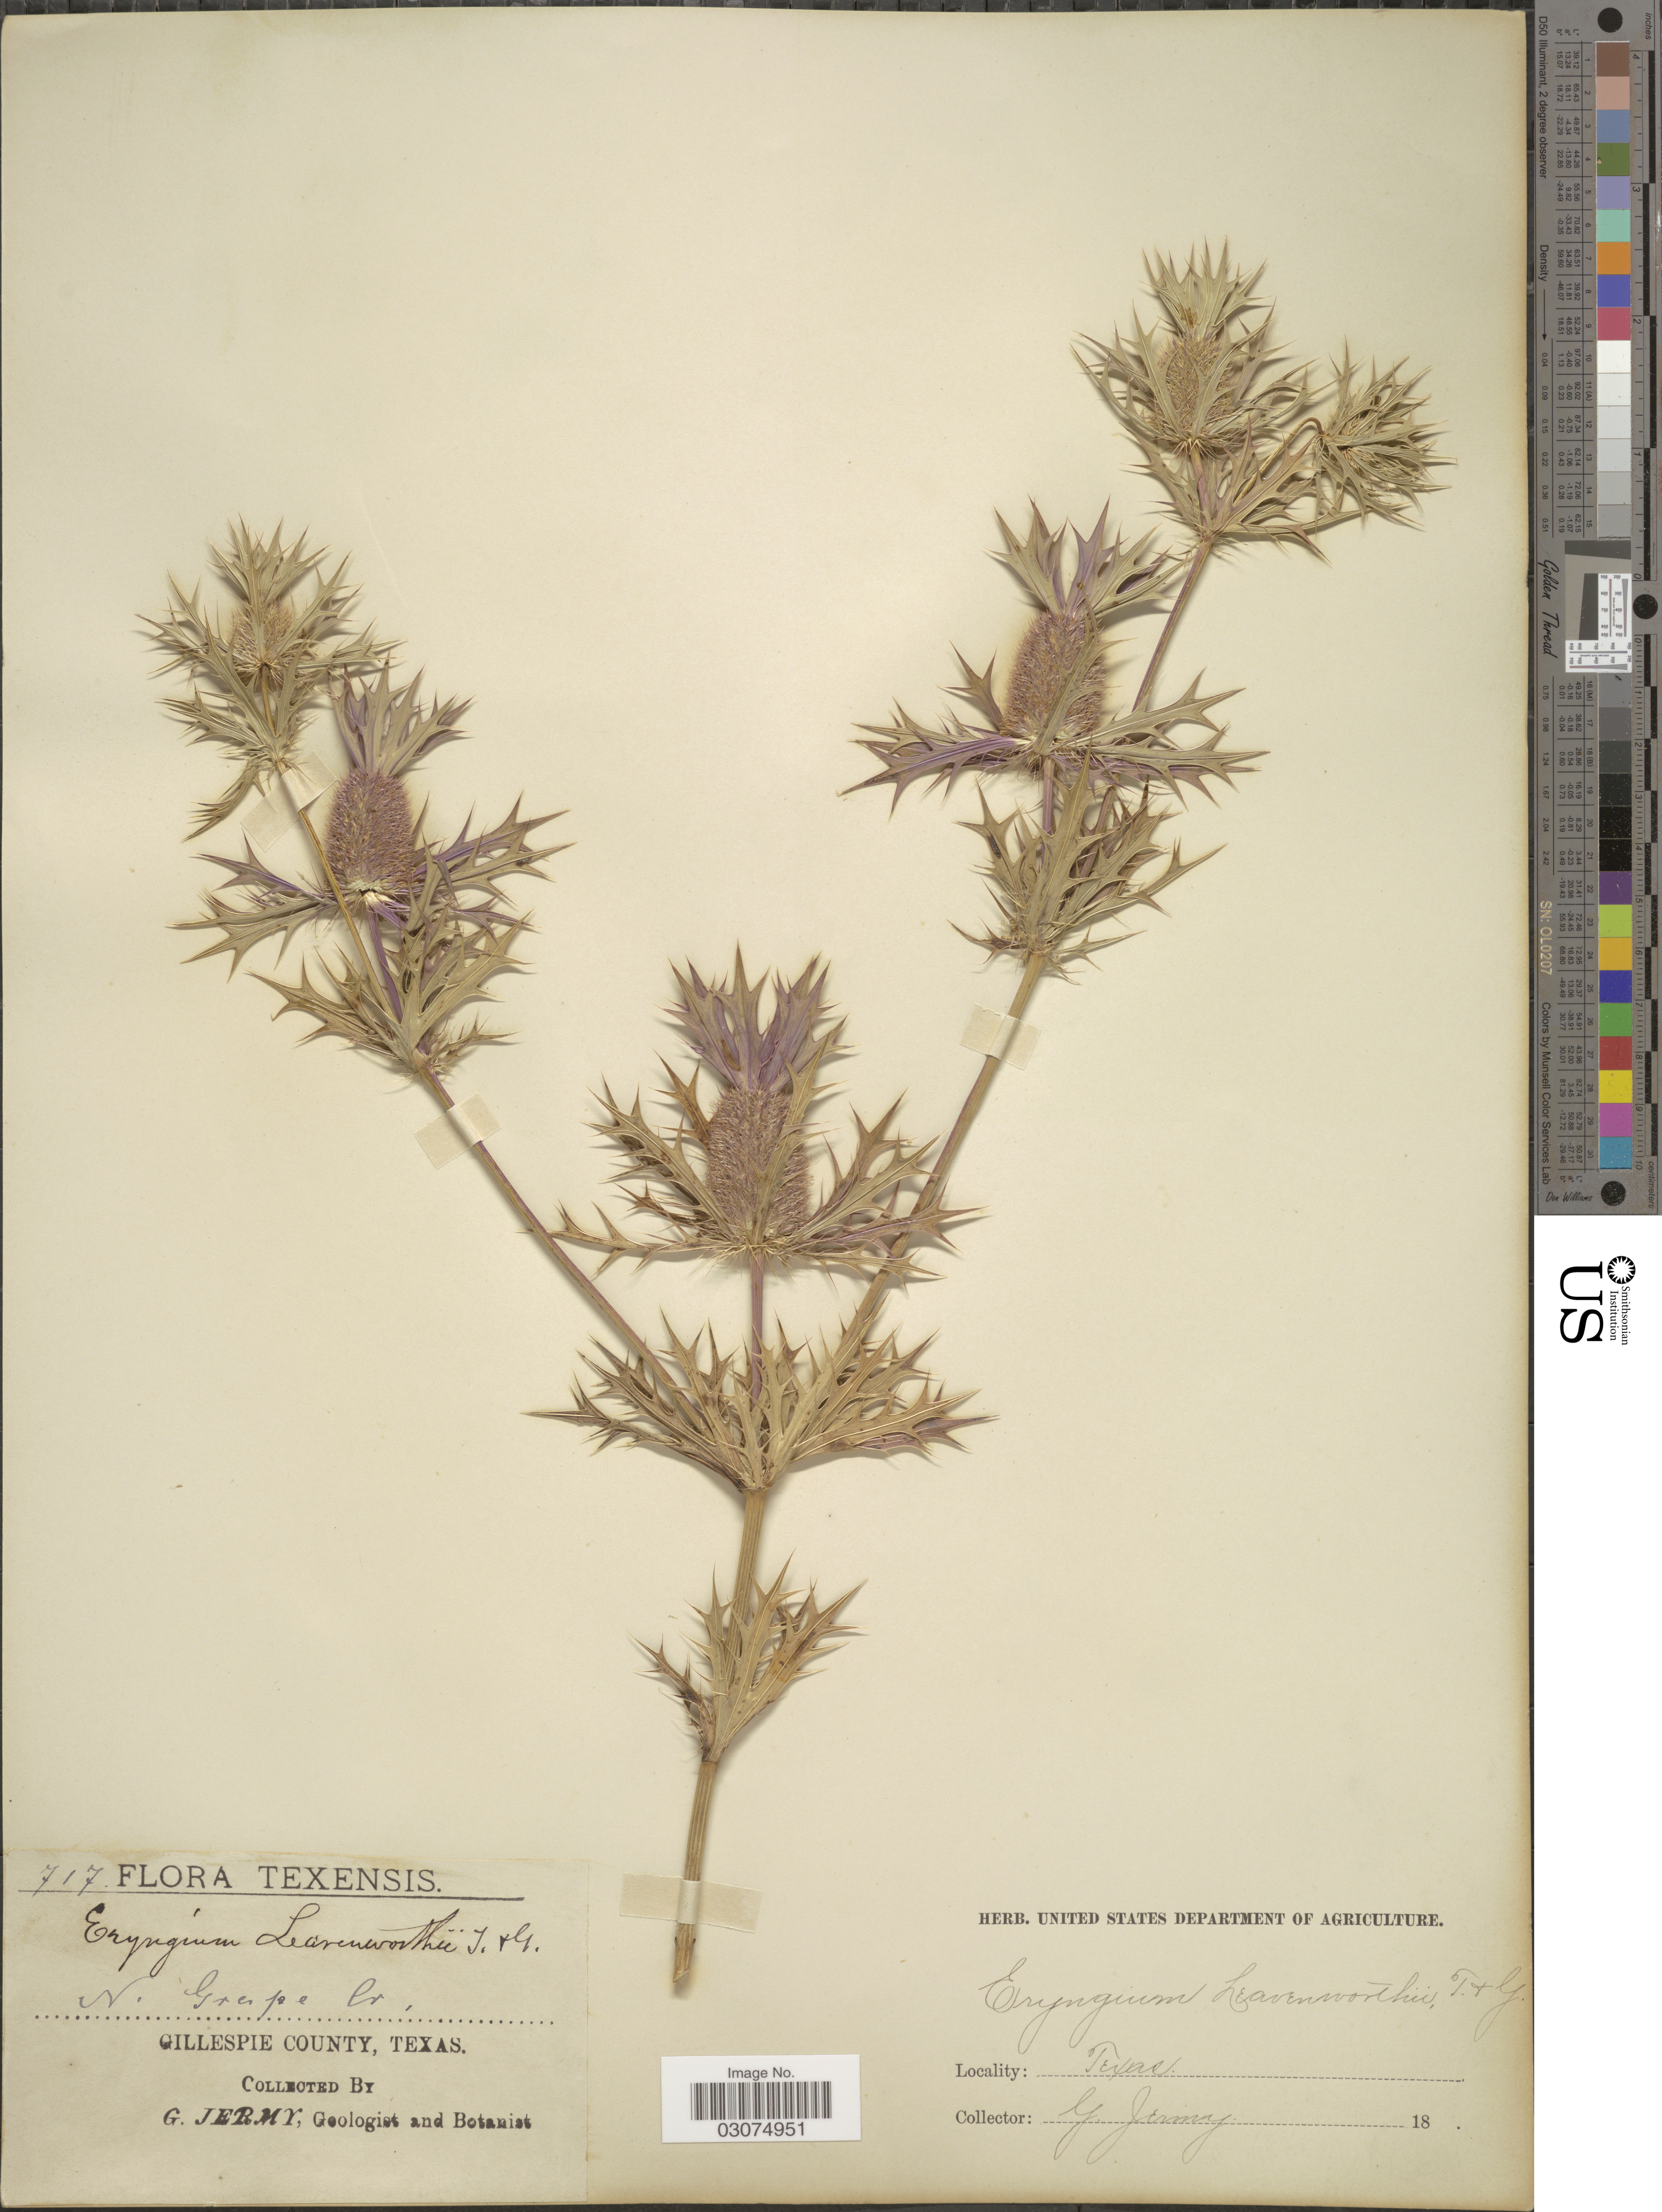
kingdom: Plantae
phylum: Tracheophyta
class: Magnoliopsida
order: Apiales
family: Apiaceae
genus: Eryngium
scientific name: Eryngium leavenworthii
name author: Torr. & A. Gray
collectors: G. Jermy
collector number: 717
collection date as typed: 18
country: United States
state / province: Texas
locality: Gillespie County.